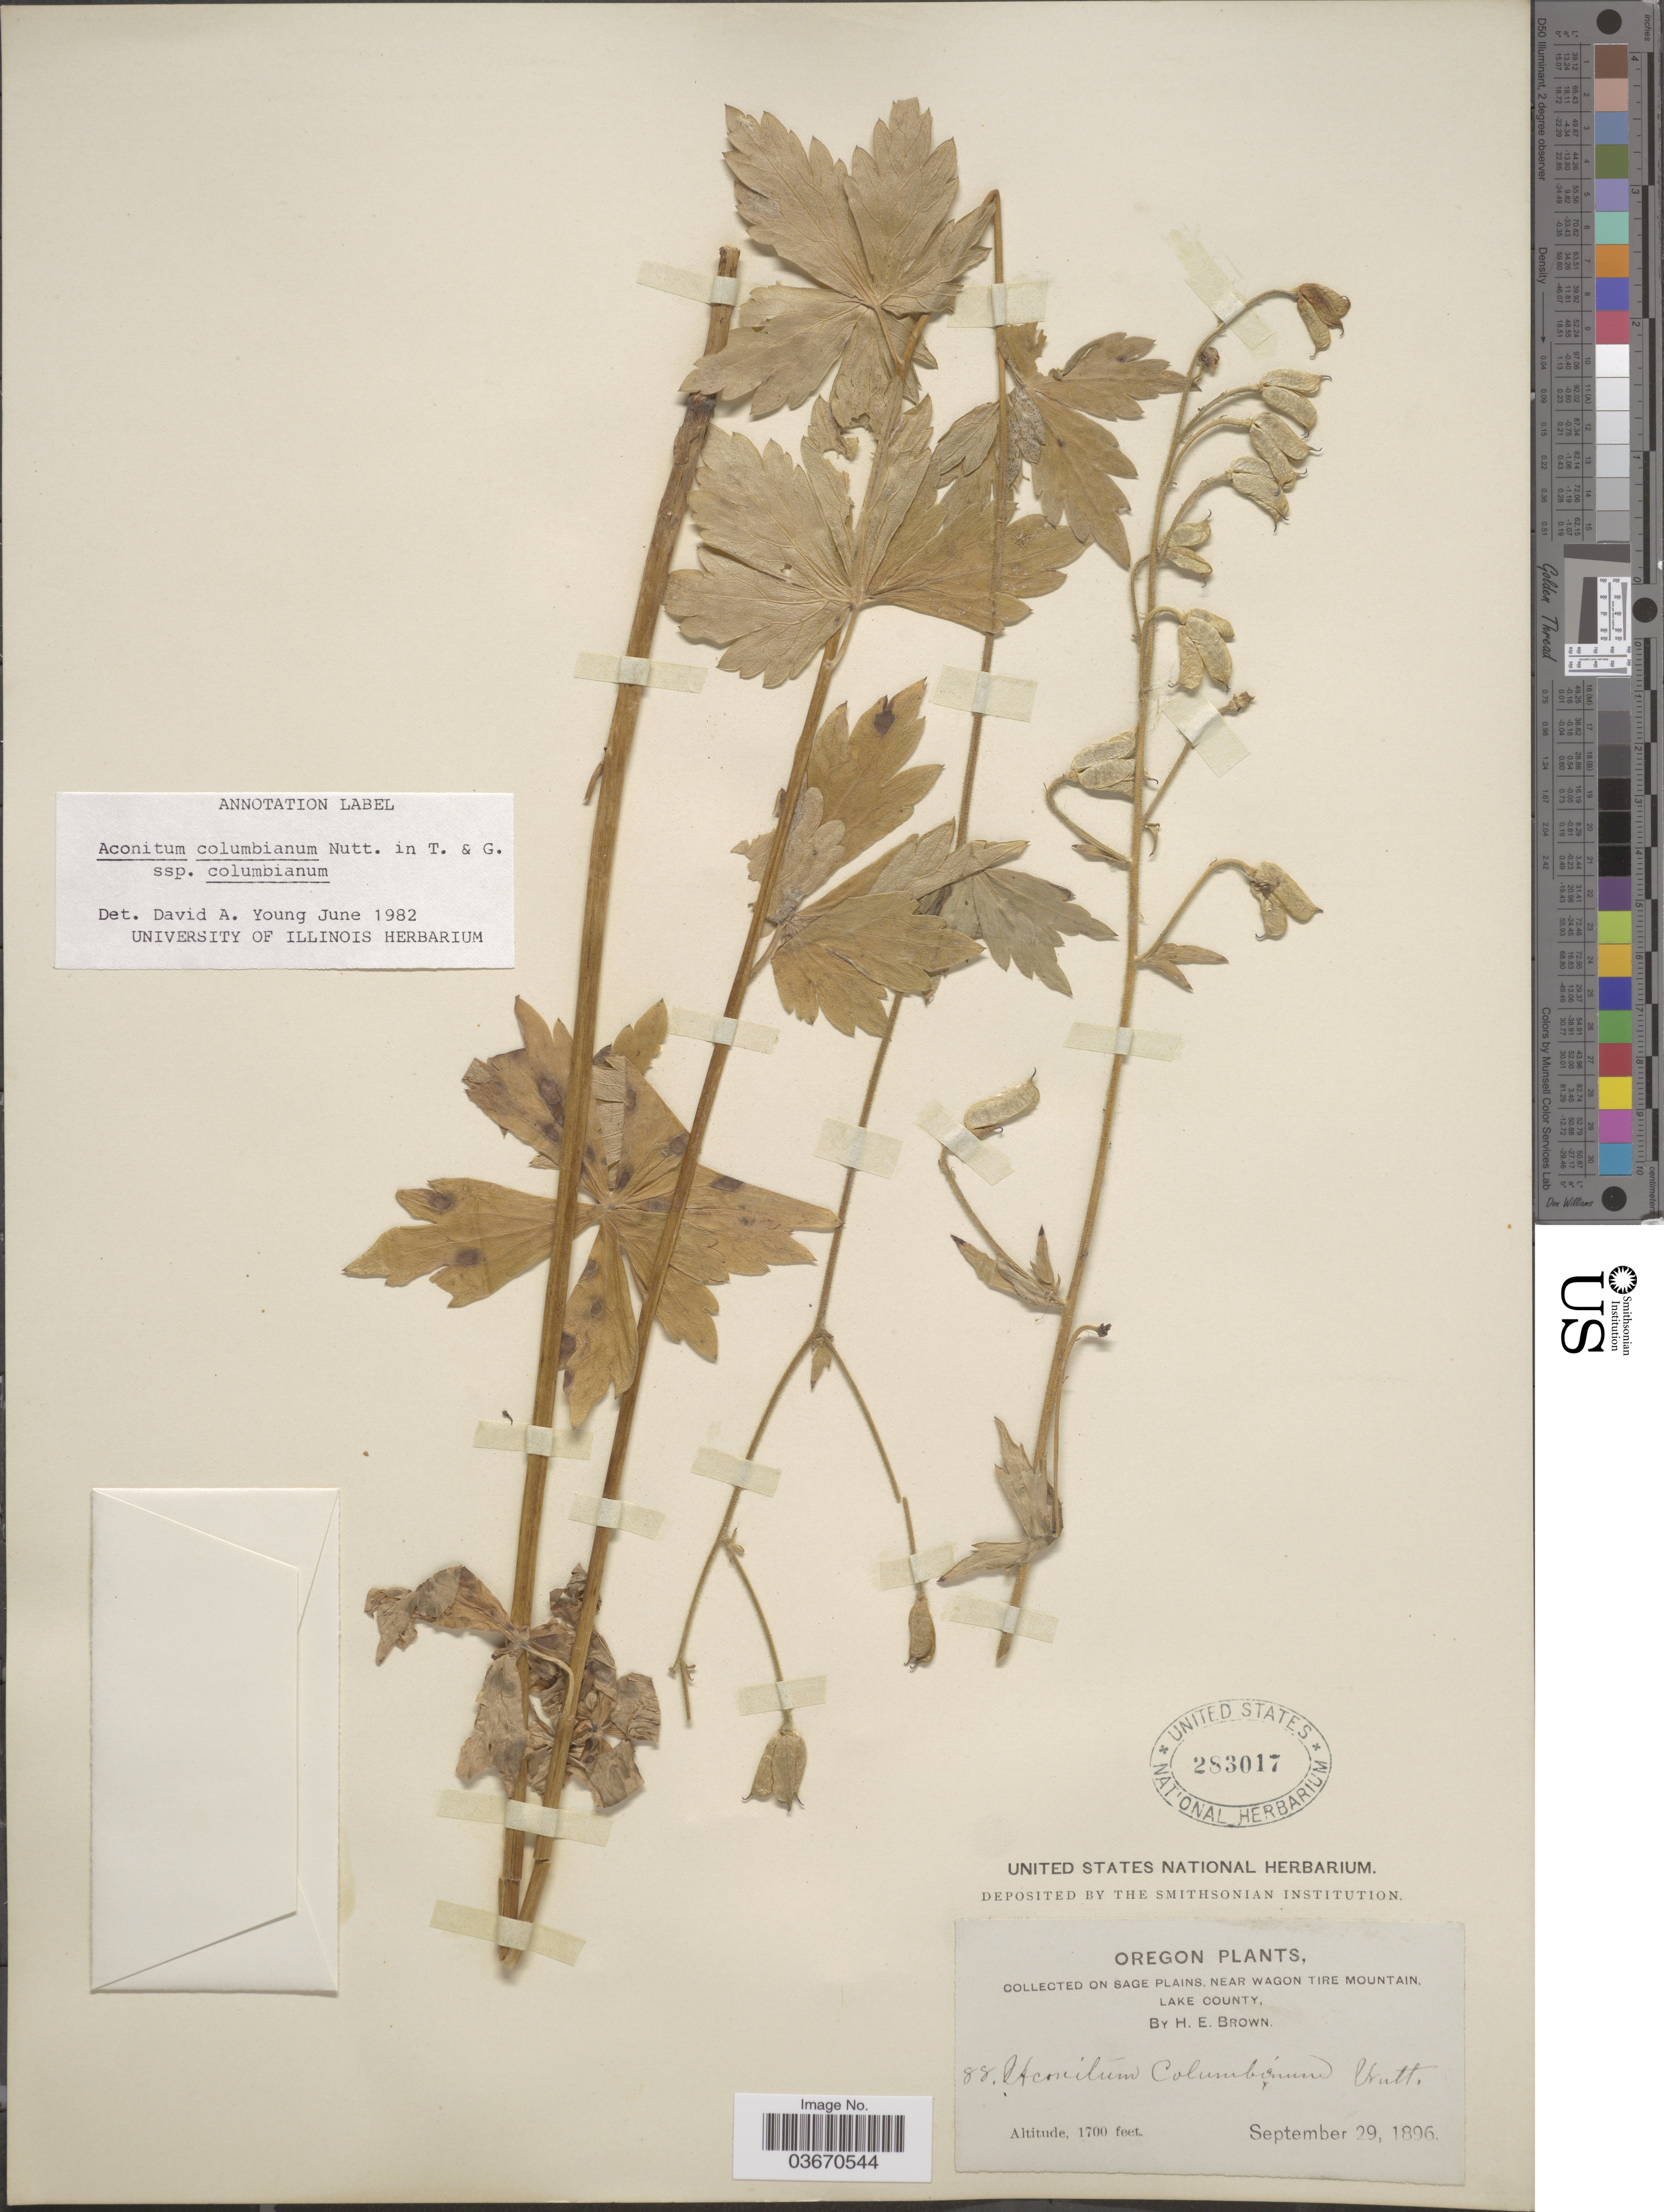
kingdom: Plantae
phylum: Tracheophyta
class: Magnoliopsida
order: Ranunculales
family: Ranunculaceae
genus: Aconitum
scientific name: Aconitum columbianum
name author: Nutt.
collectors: H. E. Brown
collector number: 88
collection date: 1896-09-29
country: United States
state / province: Oregon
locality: Sage Plains, near Wagon Tire Mountain, Lake County.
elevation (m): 518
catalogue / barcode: US 283017